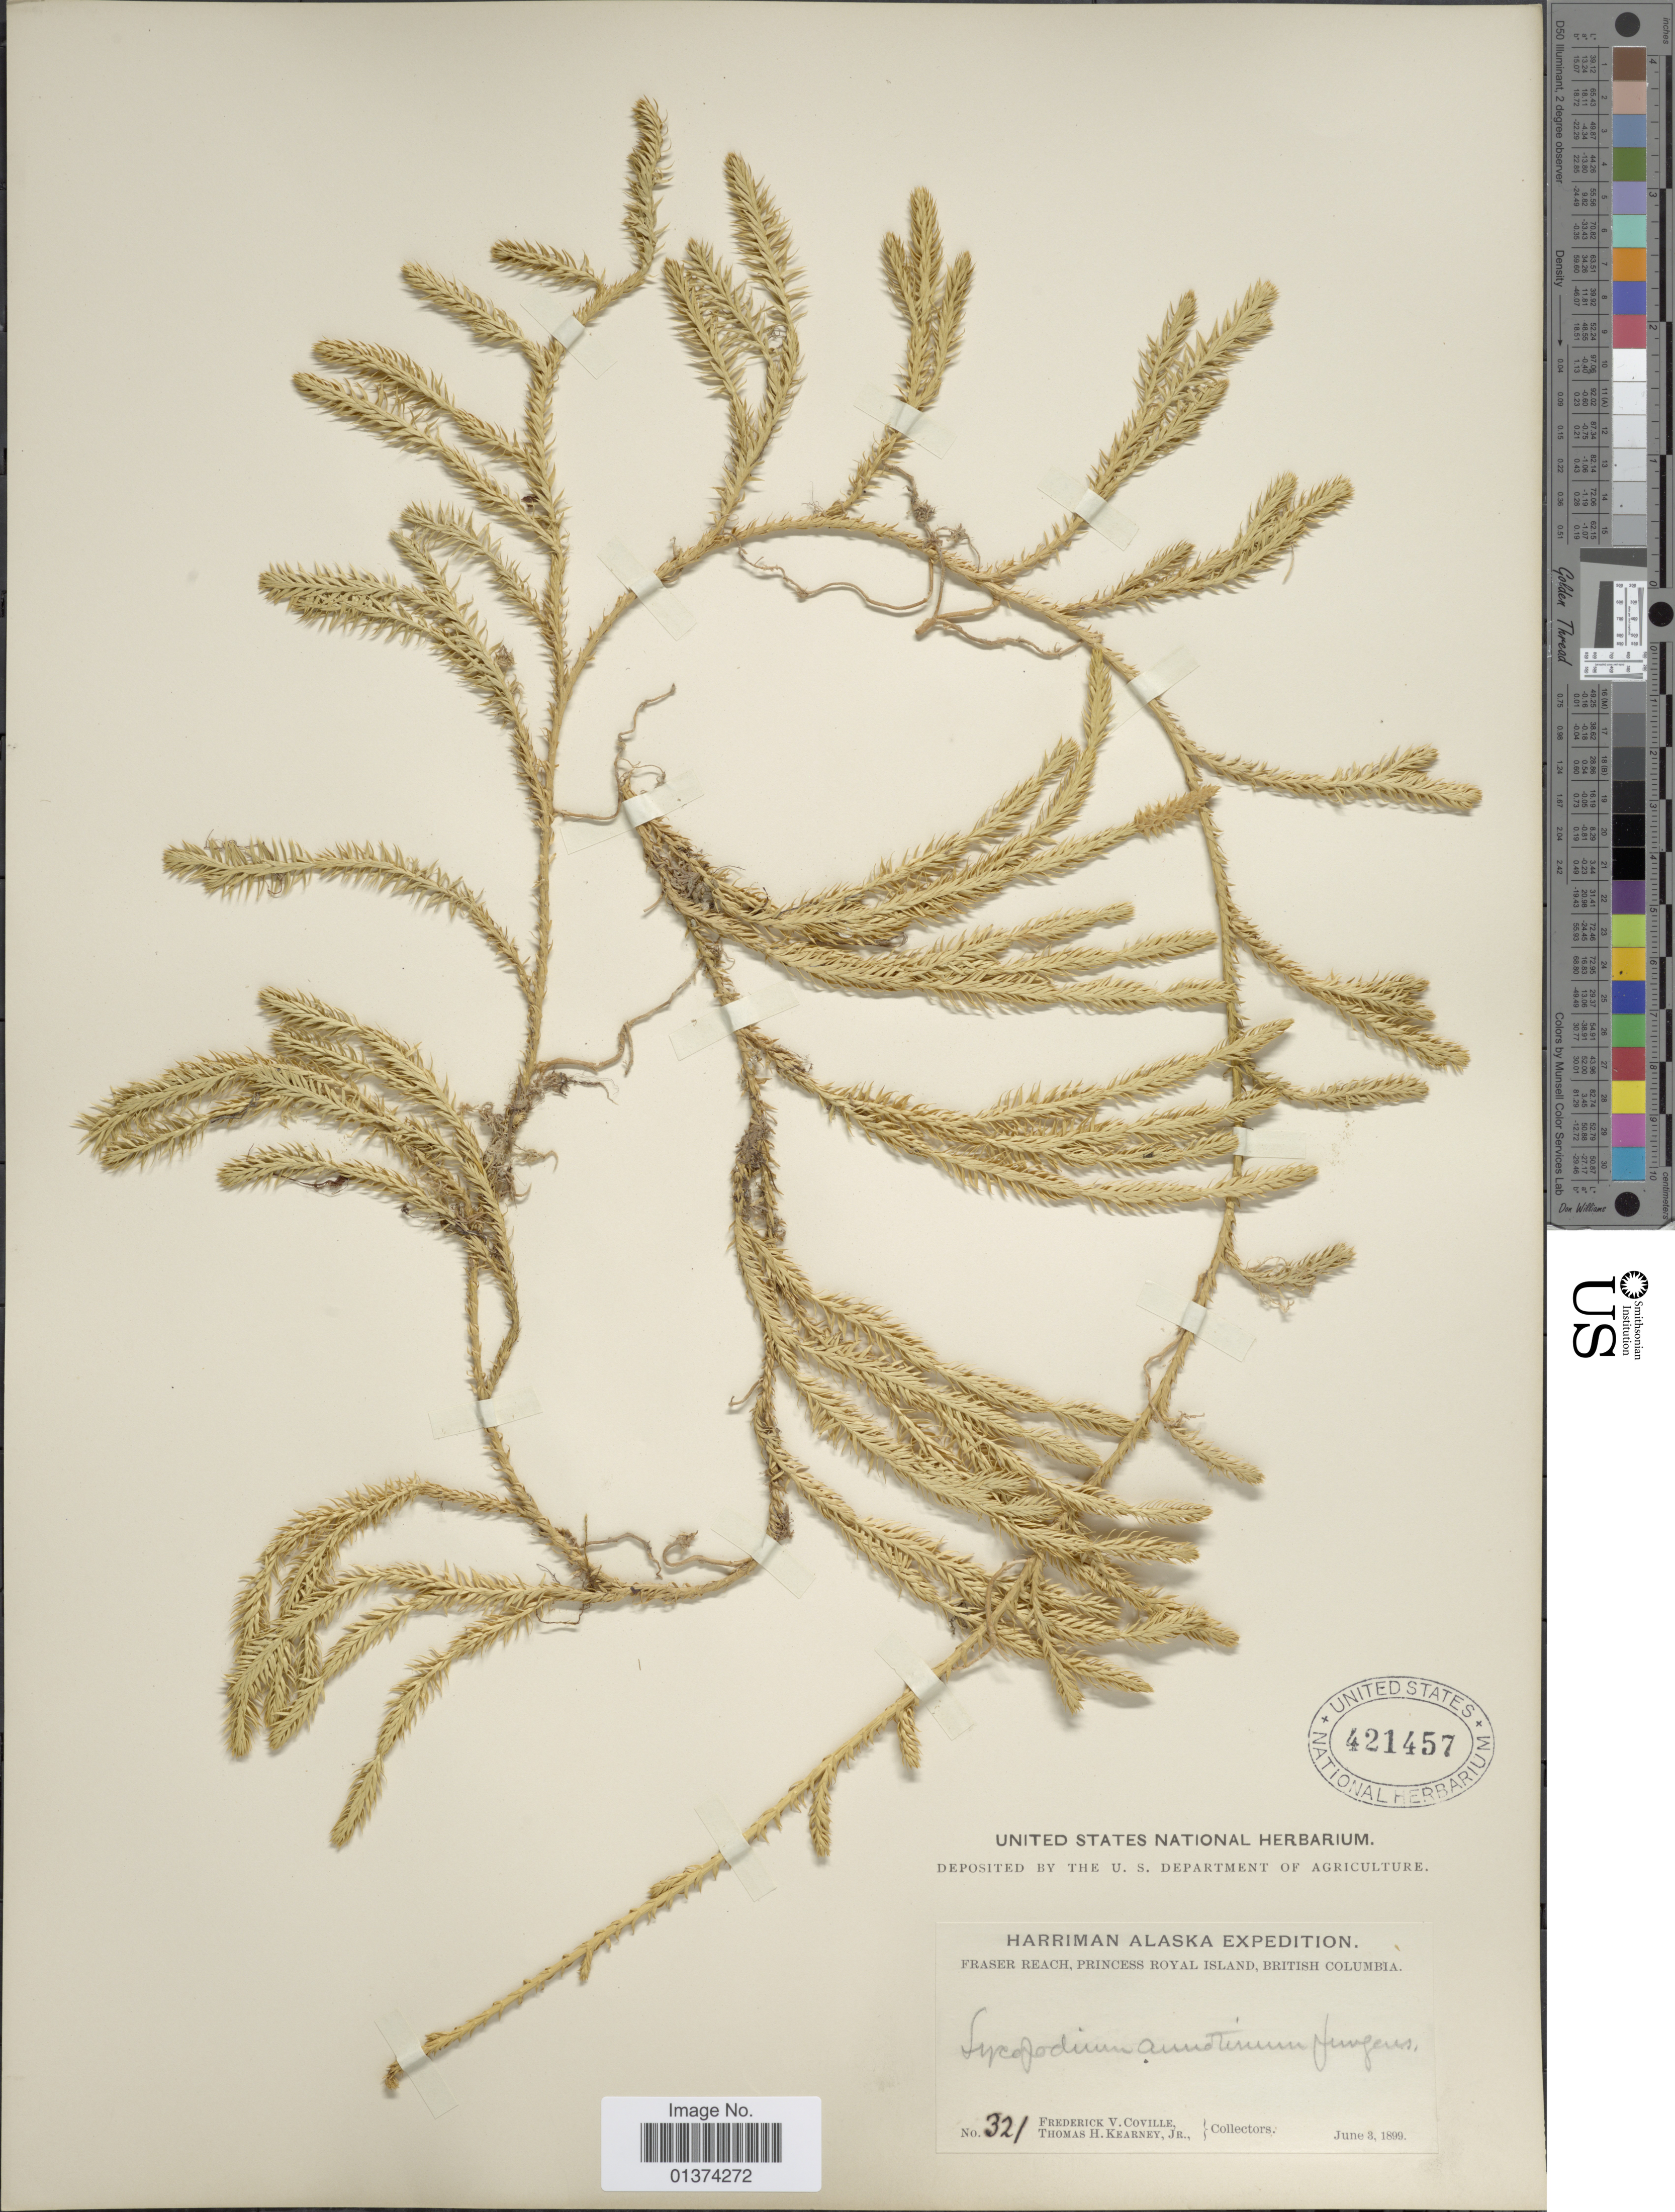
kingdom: Plantae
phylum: Tracheophyta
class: Lycopodiopsida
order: Lycopodiales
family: Lycopodiaceae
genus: Spinulum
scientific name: Spinulum annotinum subsp. annotinum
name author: (L.) A. Haines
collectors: F. V. Coville & T. H. Kearney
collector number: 321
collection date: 1899-06-03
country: Canada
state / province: British Columbia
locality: Draser Reach, Princess Royal Island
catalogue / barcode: US 421457